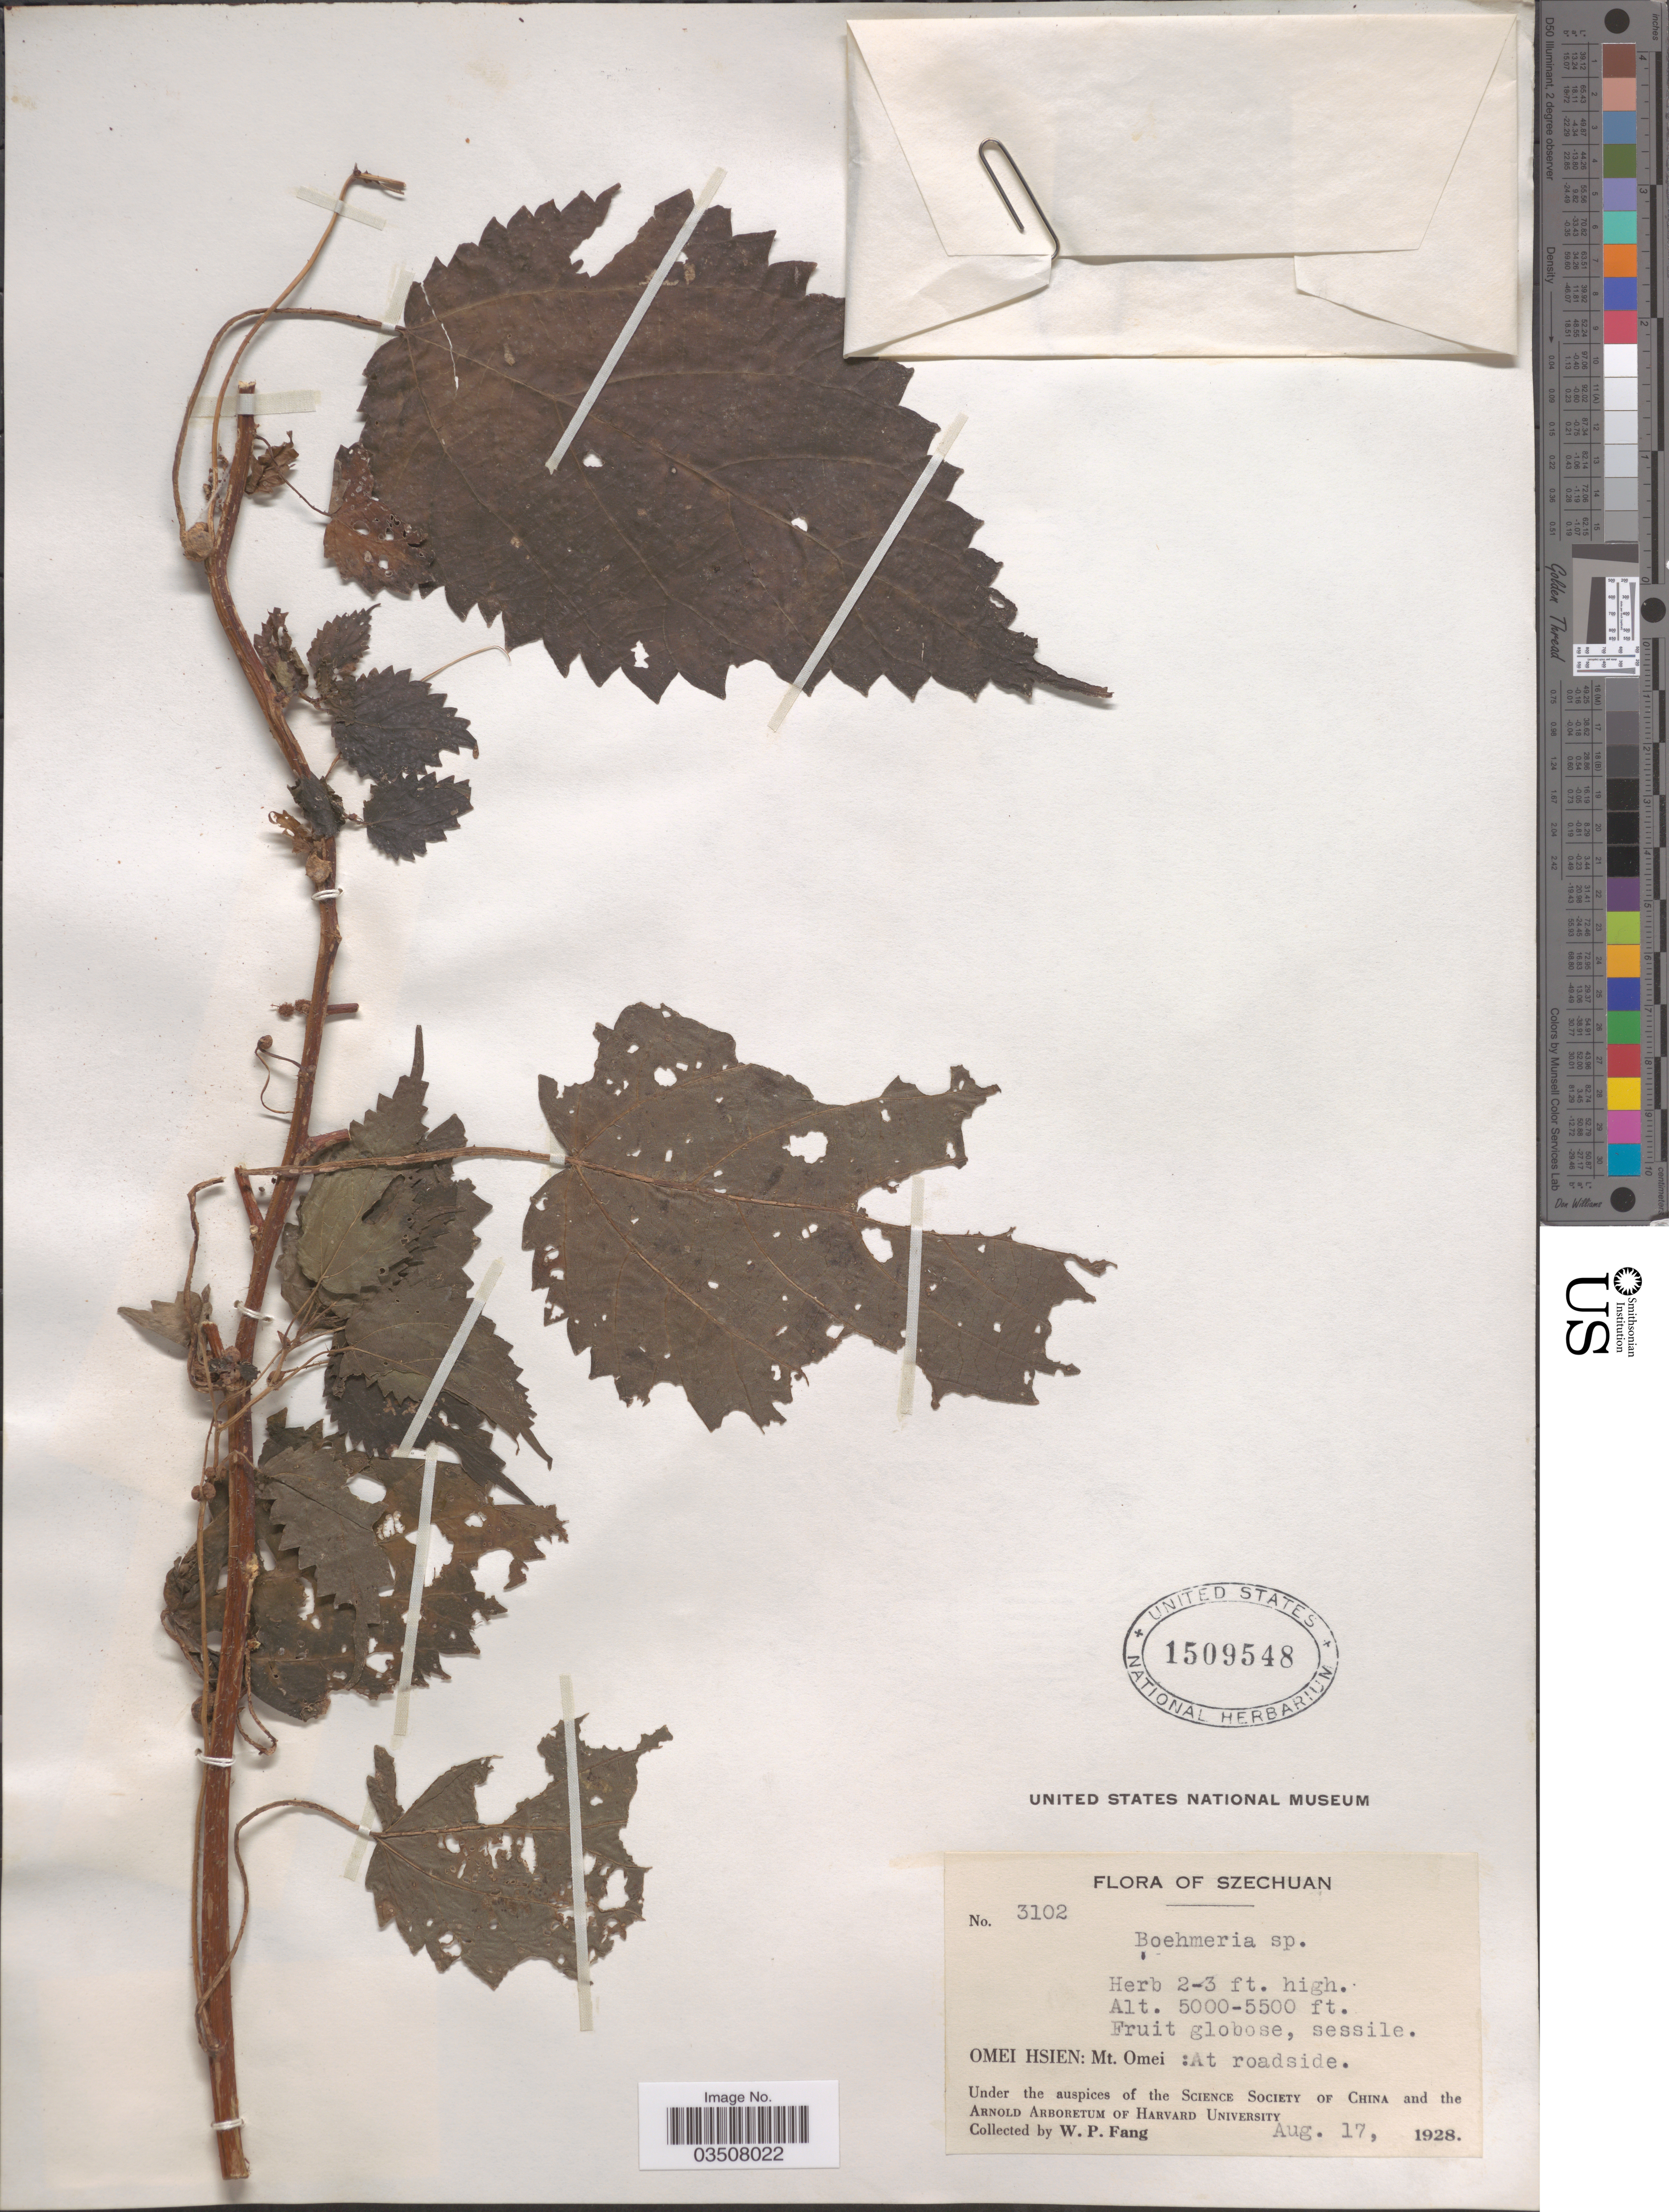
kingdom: Plantae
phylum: Tracheophyta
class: Magnoliopsida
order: Rosales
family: Urticaceae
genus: Boehmeria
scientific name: Boehmeria sp.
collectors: W. P. Fang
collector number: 3102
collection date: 1928-08-17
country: China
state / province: Sichuan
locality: Szechuan. Omei Hsien: Mt. Omei: At roadside.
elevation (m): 1524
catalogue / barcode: US 1509548